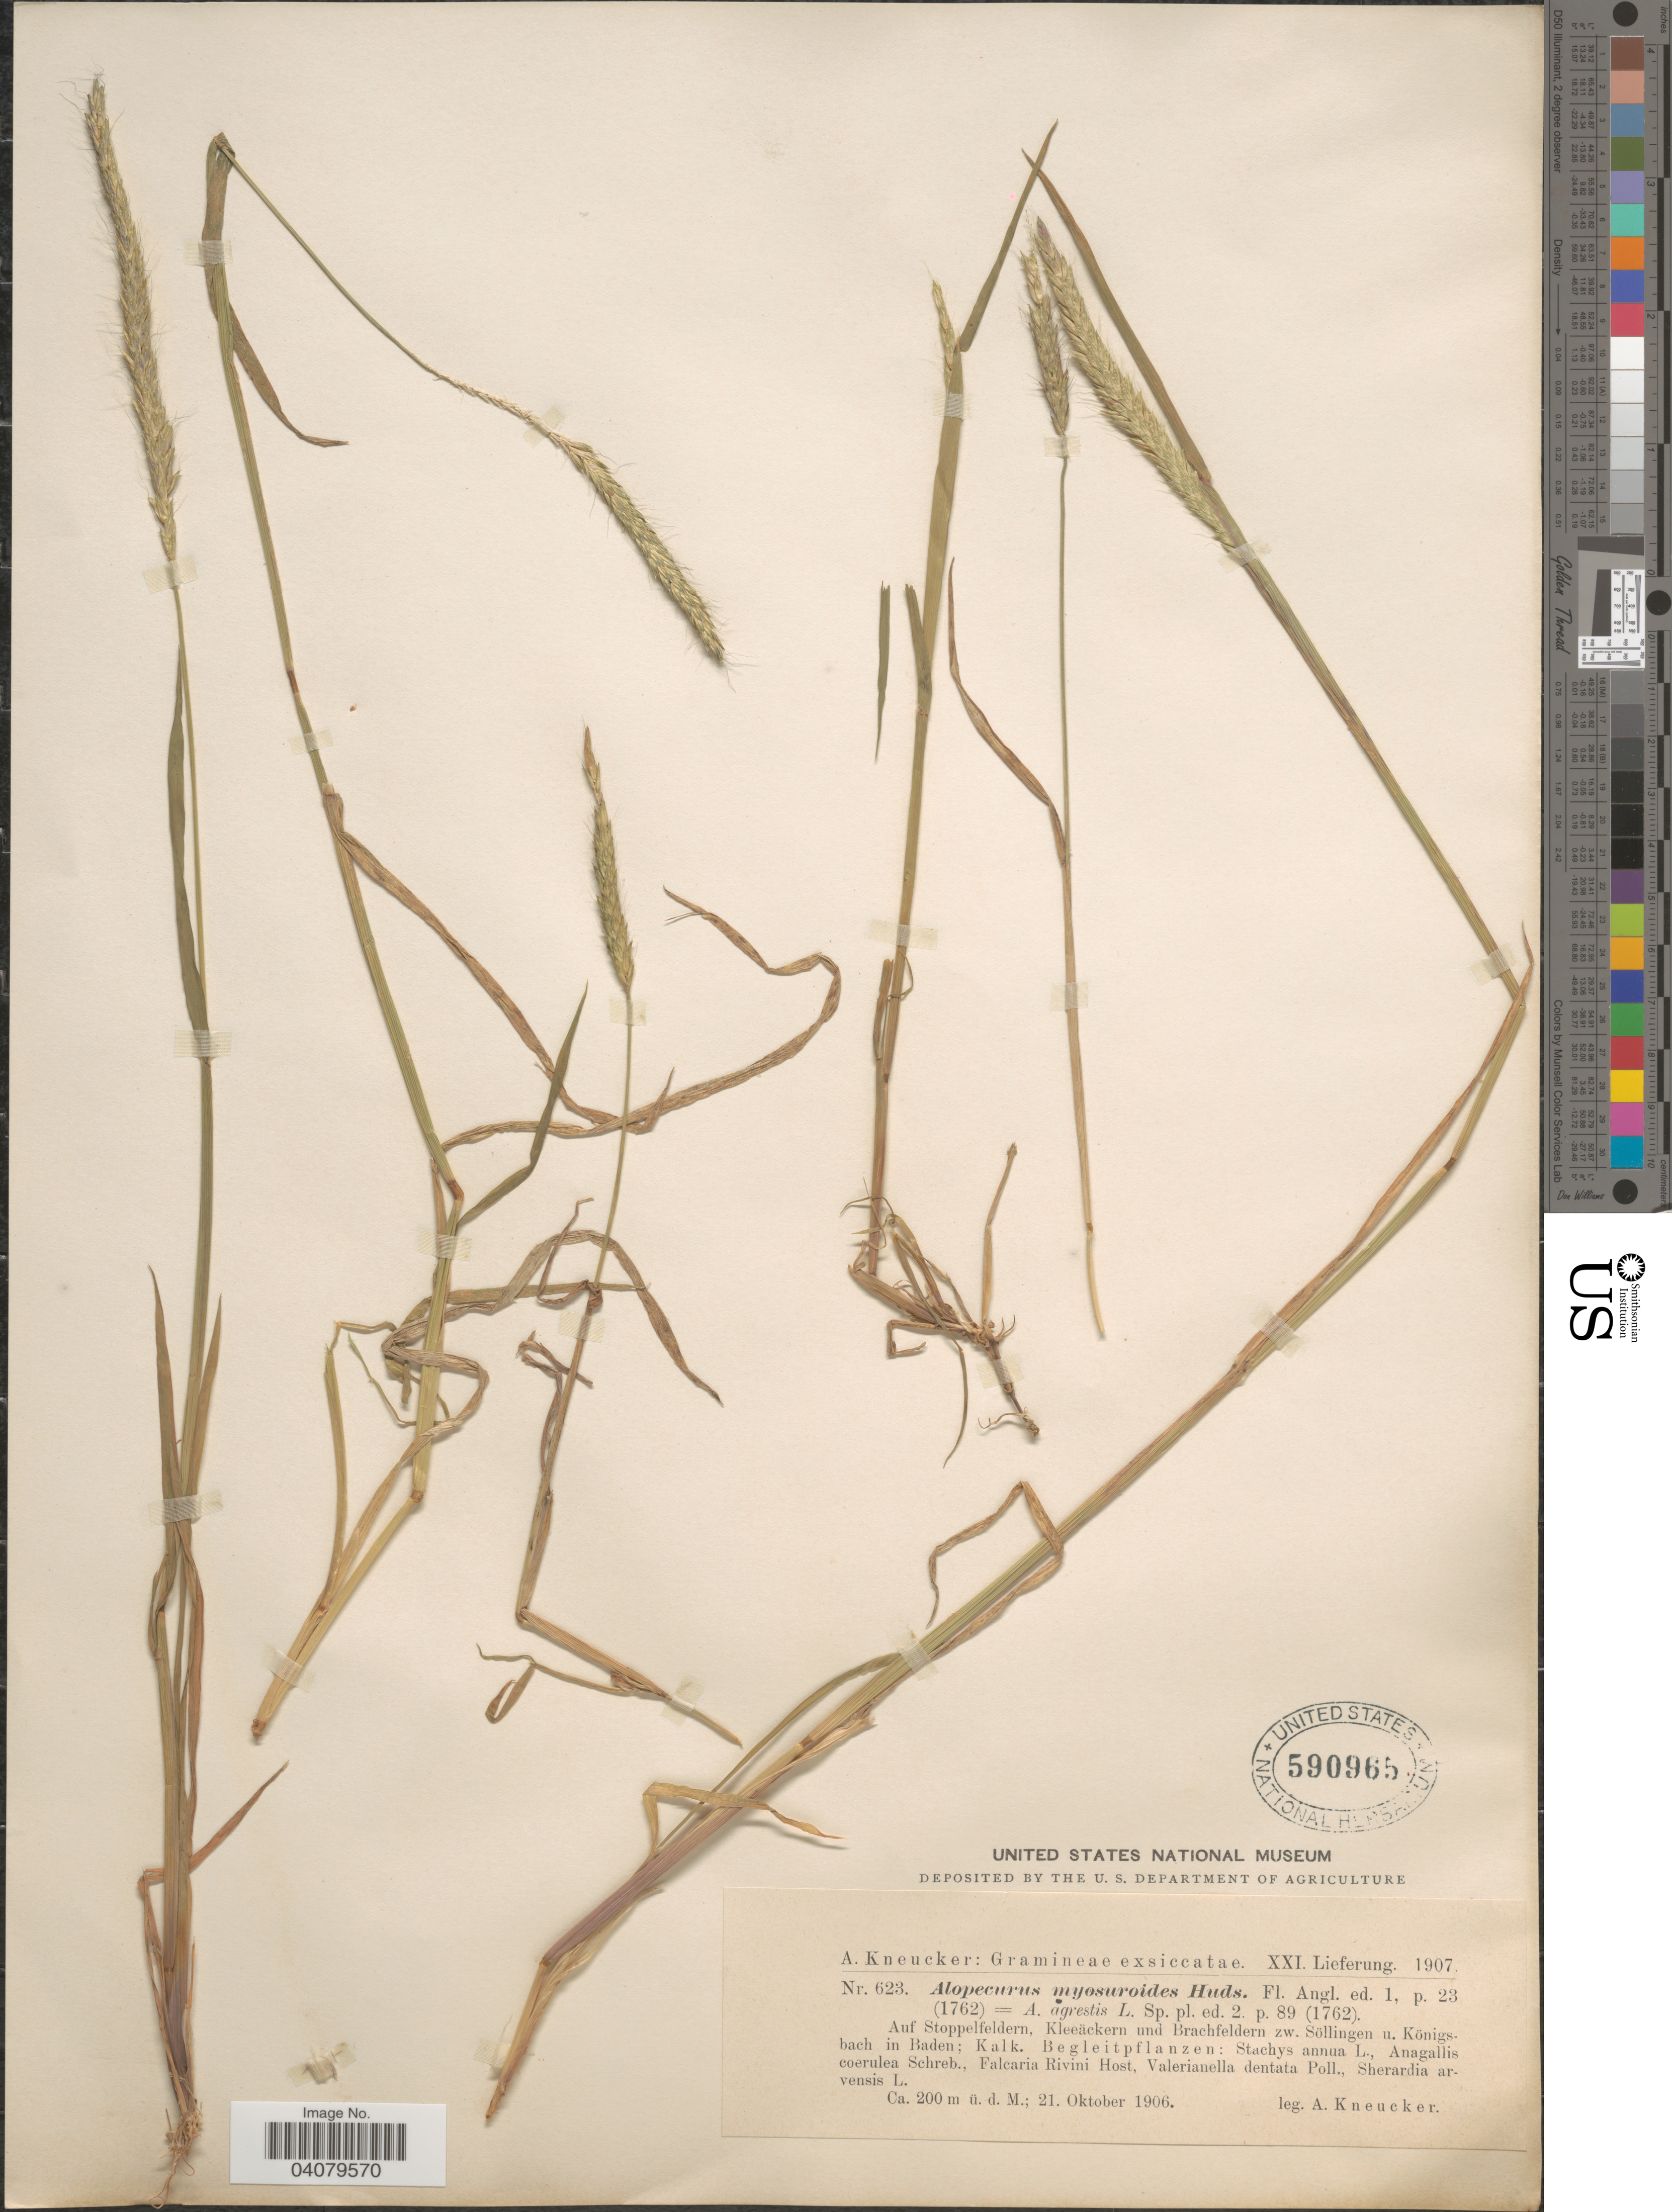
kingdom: Plantae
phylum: Tracheophyta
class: Liliopsida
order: Poales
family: Poaceae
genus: Alopecurus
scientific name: Alopecurus myosuroides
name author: Huds.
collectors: A. Kneucker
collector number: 623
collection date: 1906-10-21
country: Germany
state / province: Baden-Württemberg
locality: Auf Stoppelfeldern. Kleeäckern und Brachfeldern zw. Söllingen u. Königsbach in Baden.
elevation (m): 200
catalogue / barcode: US 590965